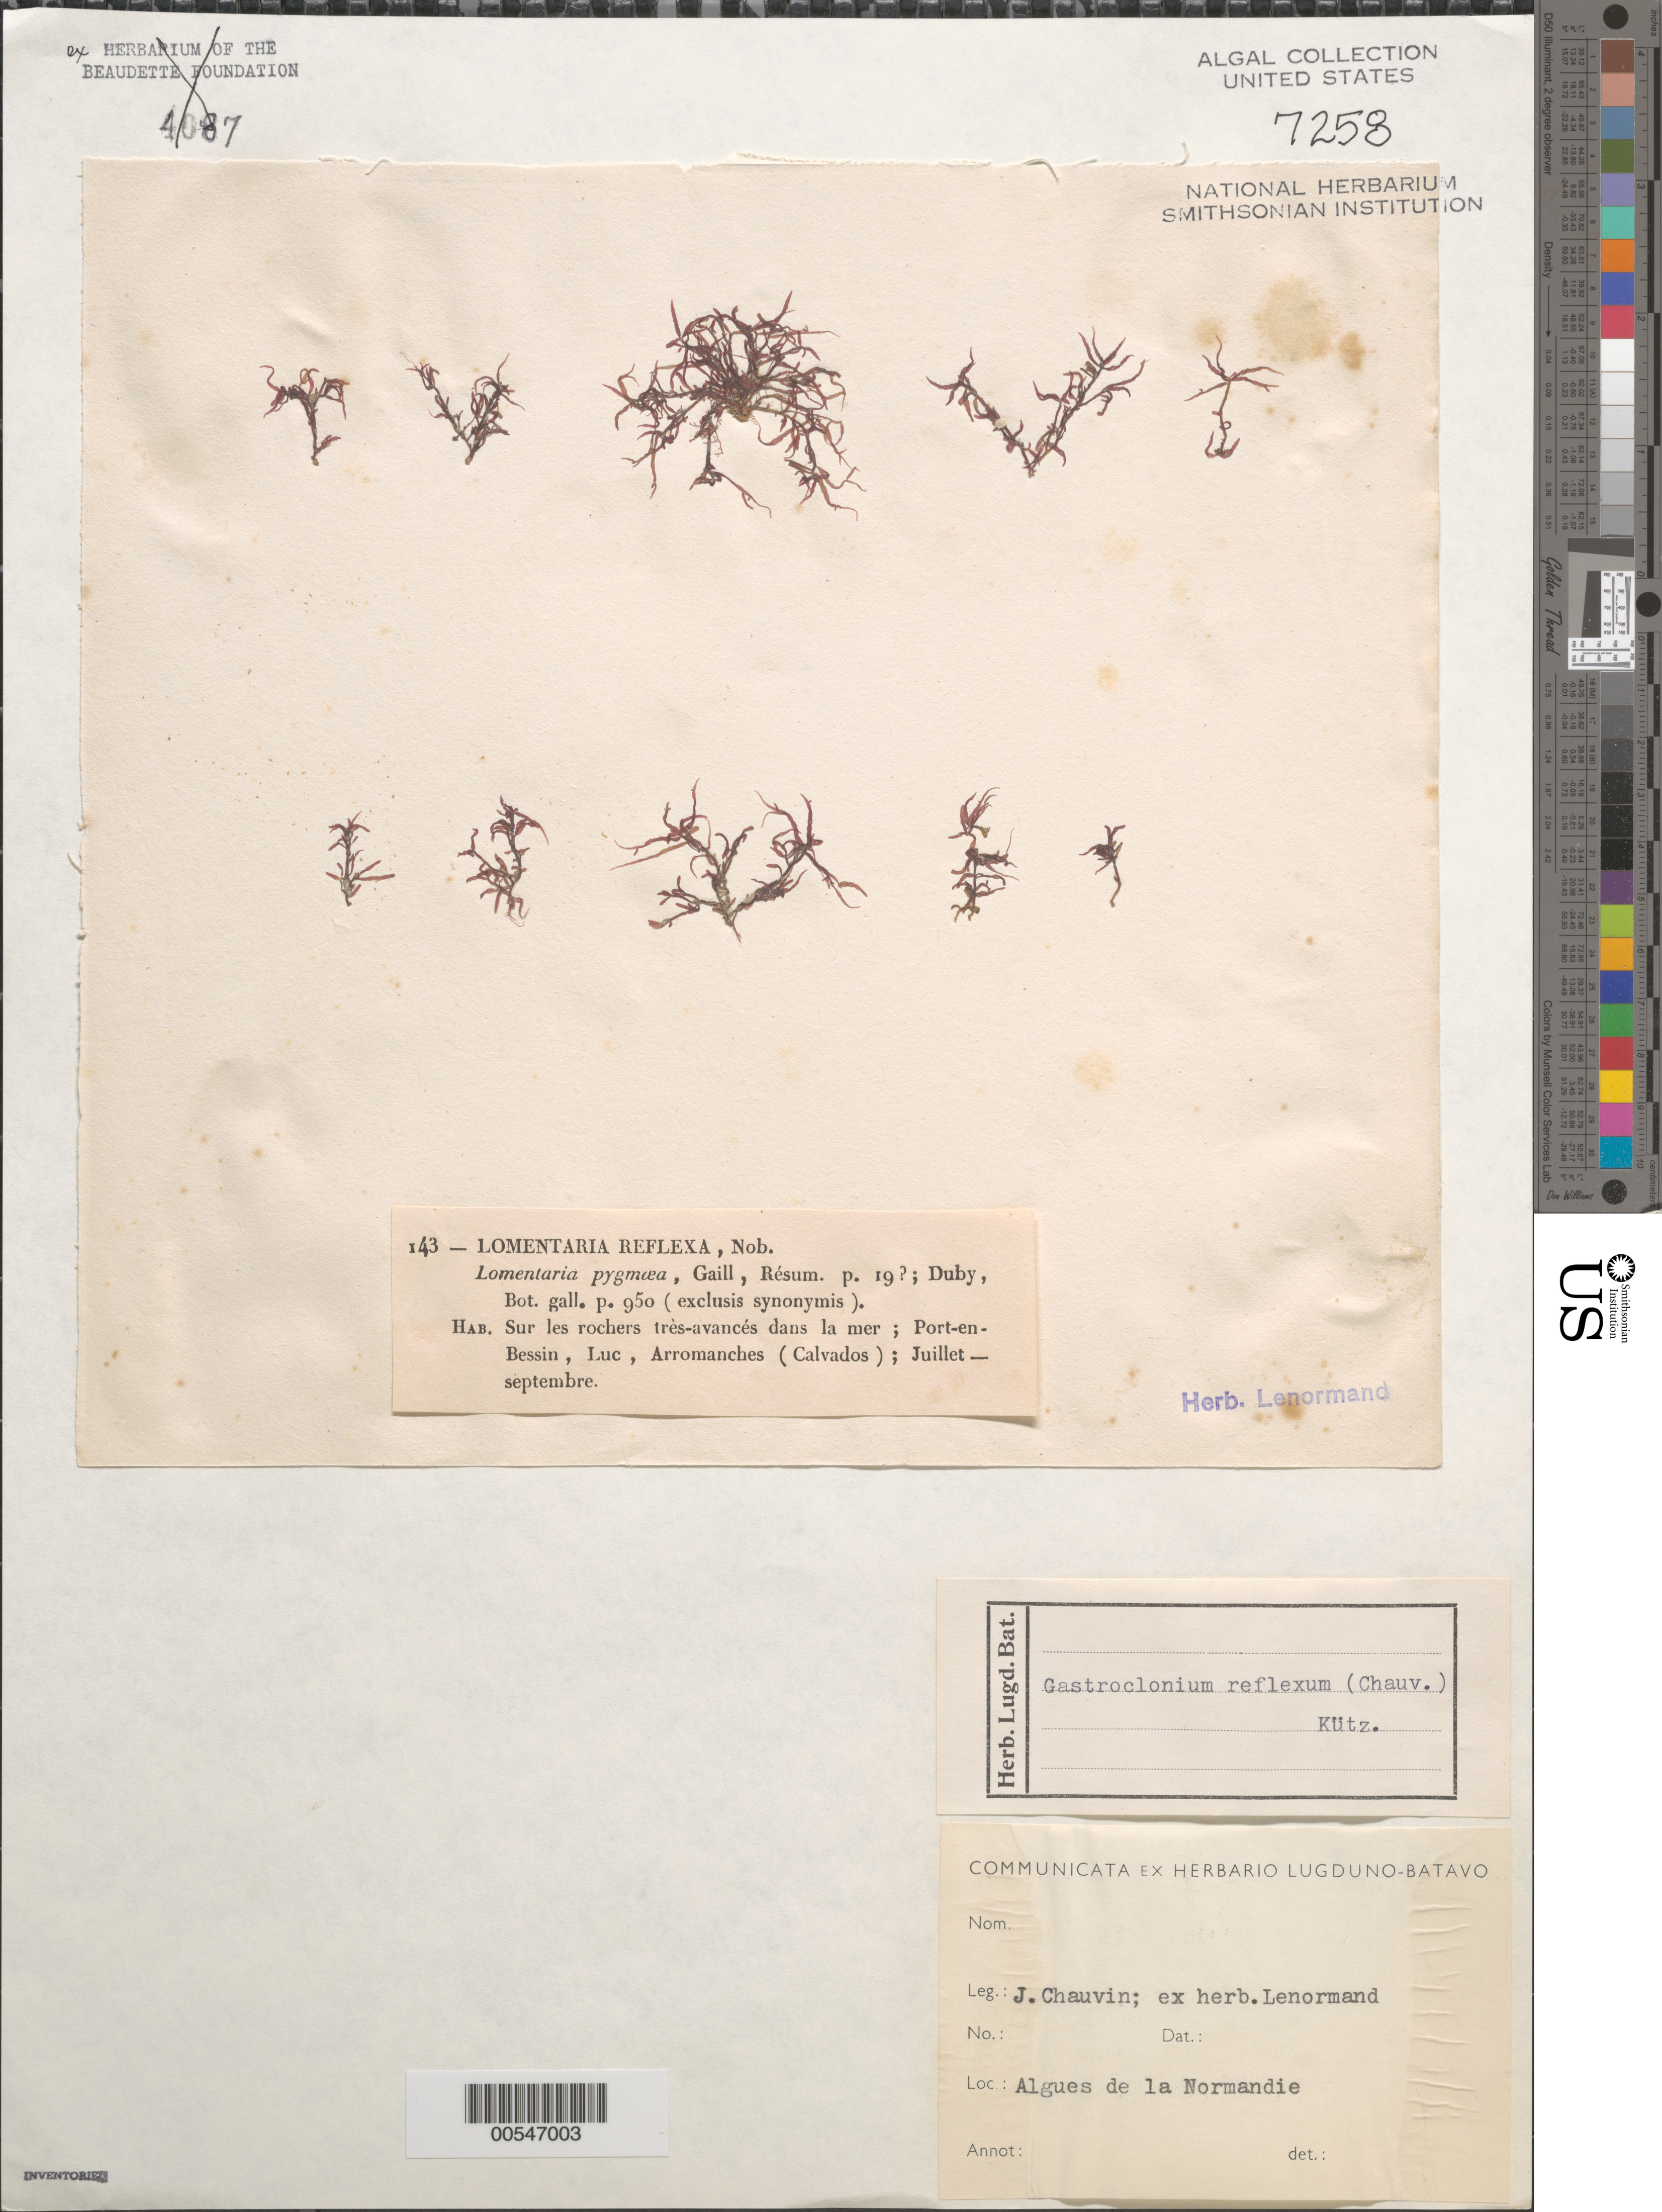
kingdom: Plantae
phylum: Rhodophyta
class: Florideophyceae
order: Rhodymeniales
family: Champiaceae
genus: Gastroclonium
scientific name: Gastroclonium reflexum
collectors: J. Chauvin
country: France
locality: Normandy (La Normandie)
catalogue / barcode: US 7258